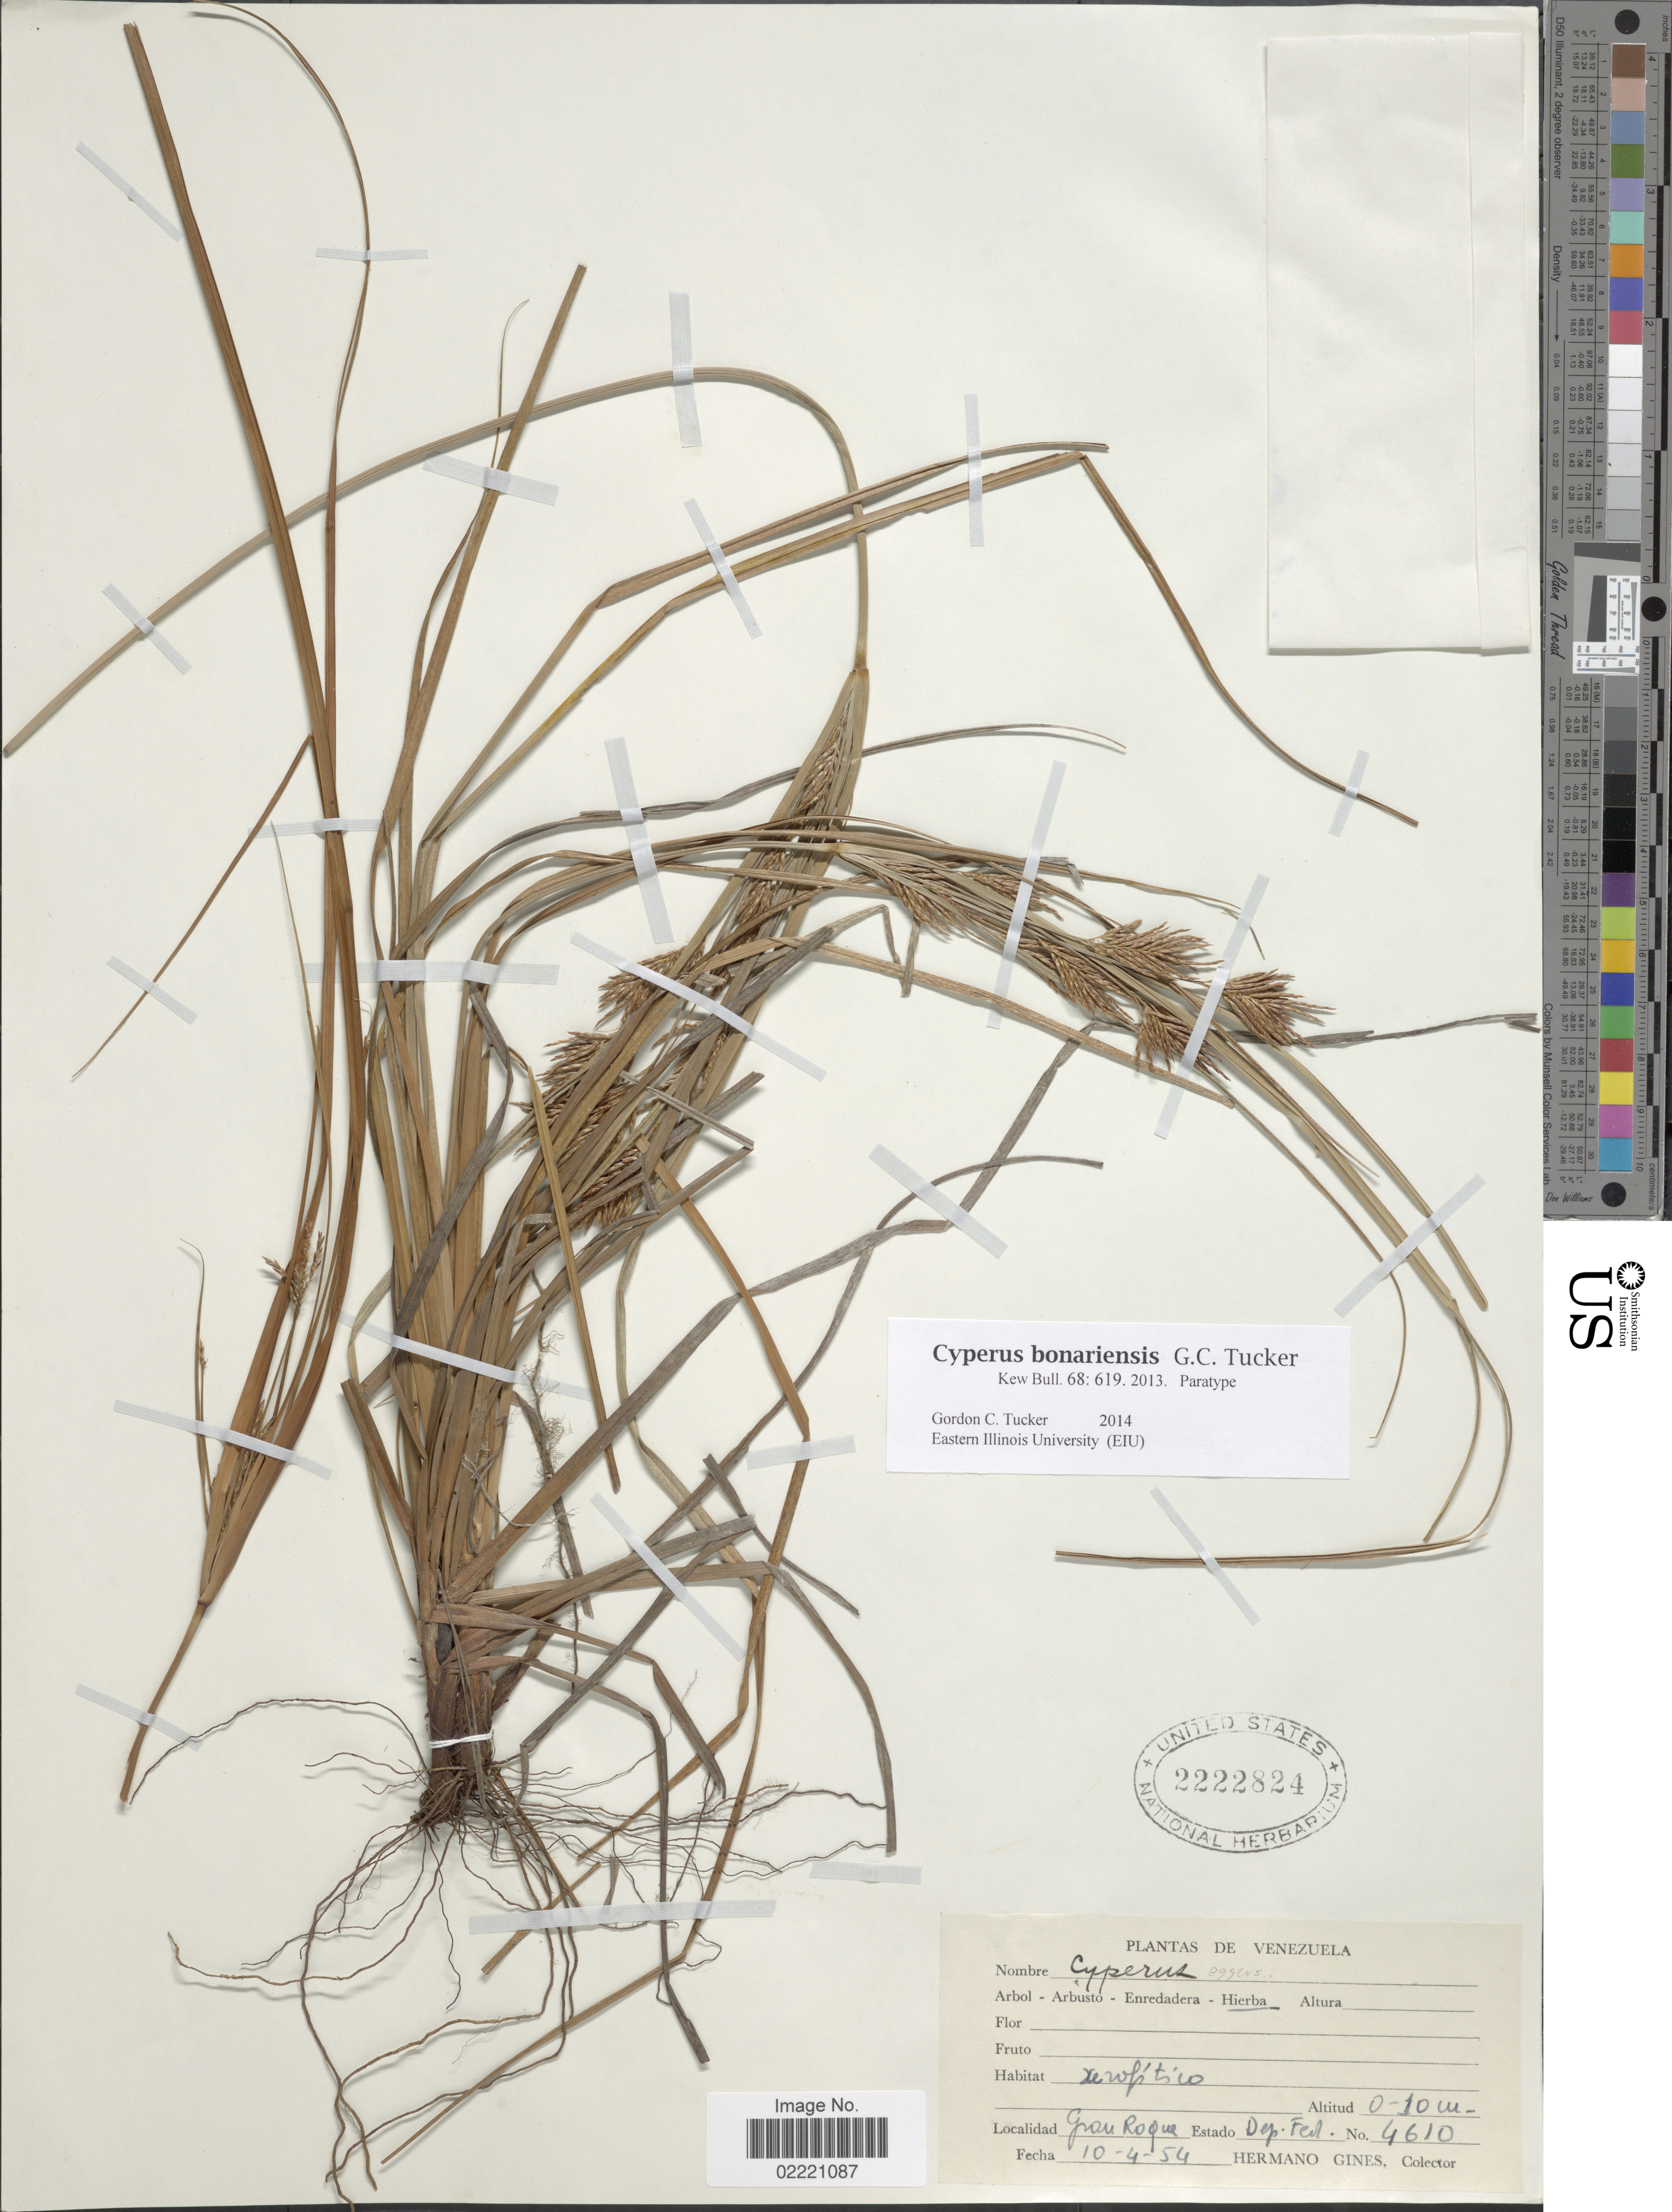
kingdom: Plantae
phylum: Tracheophyta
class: Liliopsida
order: Poales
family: Cyperaceae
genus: Cyperus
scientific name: Cyperus bonariensis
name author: G.C. Tucker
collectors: Bro. Gines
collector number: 4610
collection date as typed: Transcribed d/m/y: 10/4/54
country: Venezuela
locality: Gran Roque, Dep. Fed.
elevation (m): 0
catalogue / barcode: US 2222824